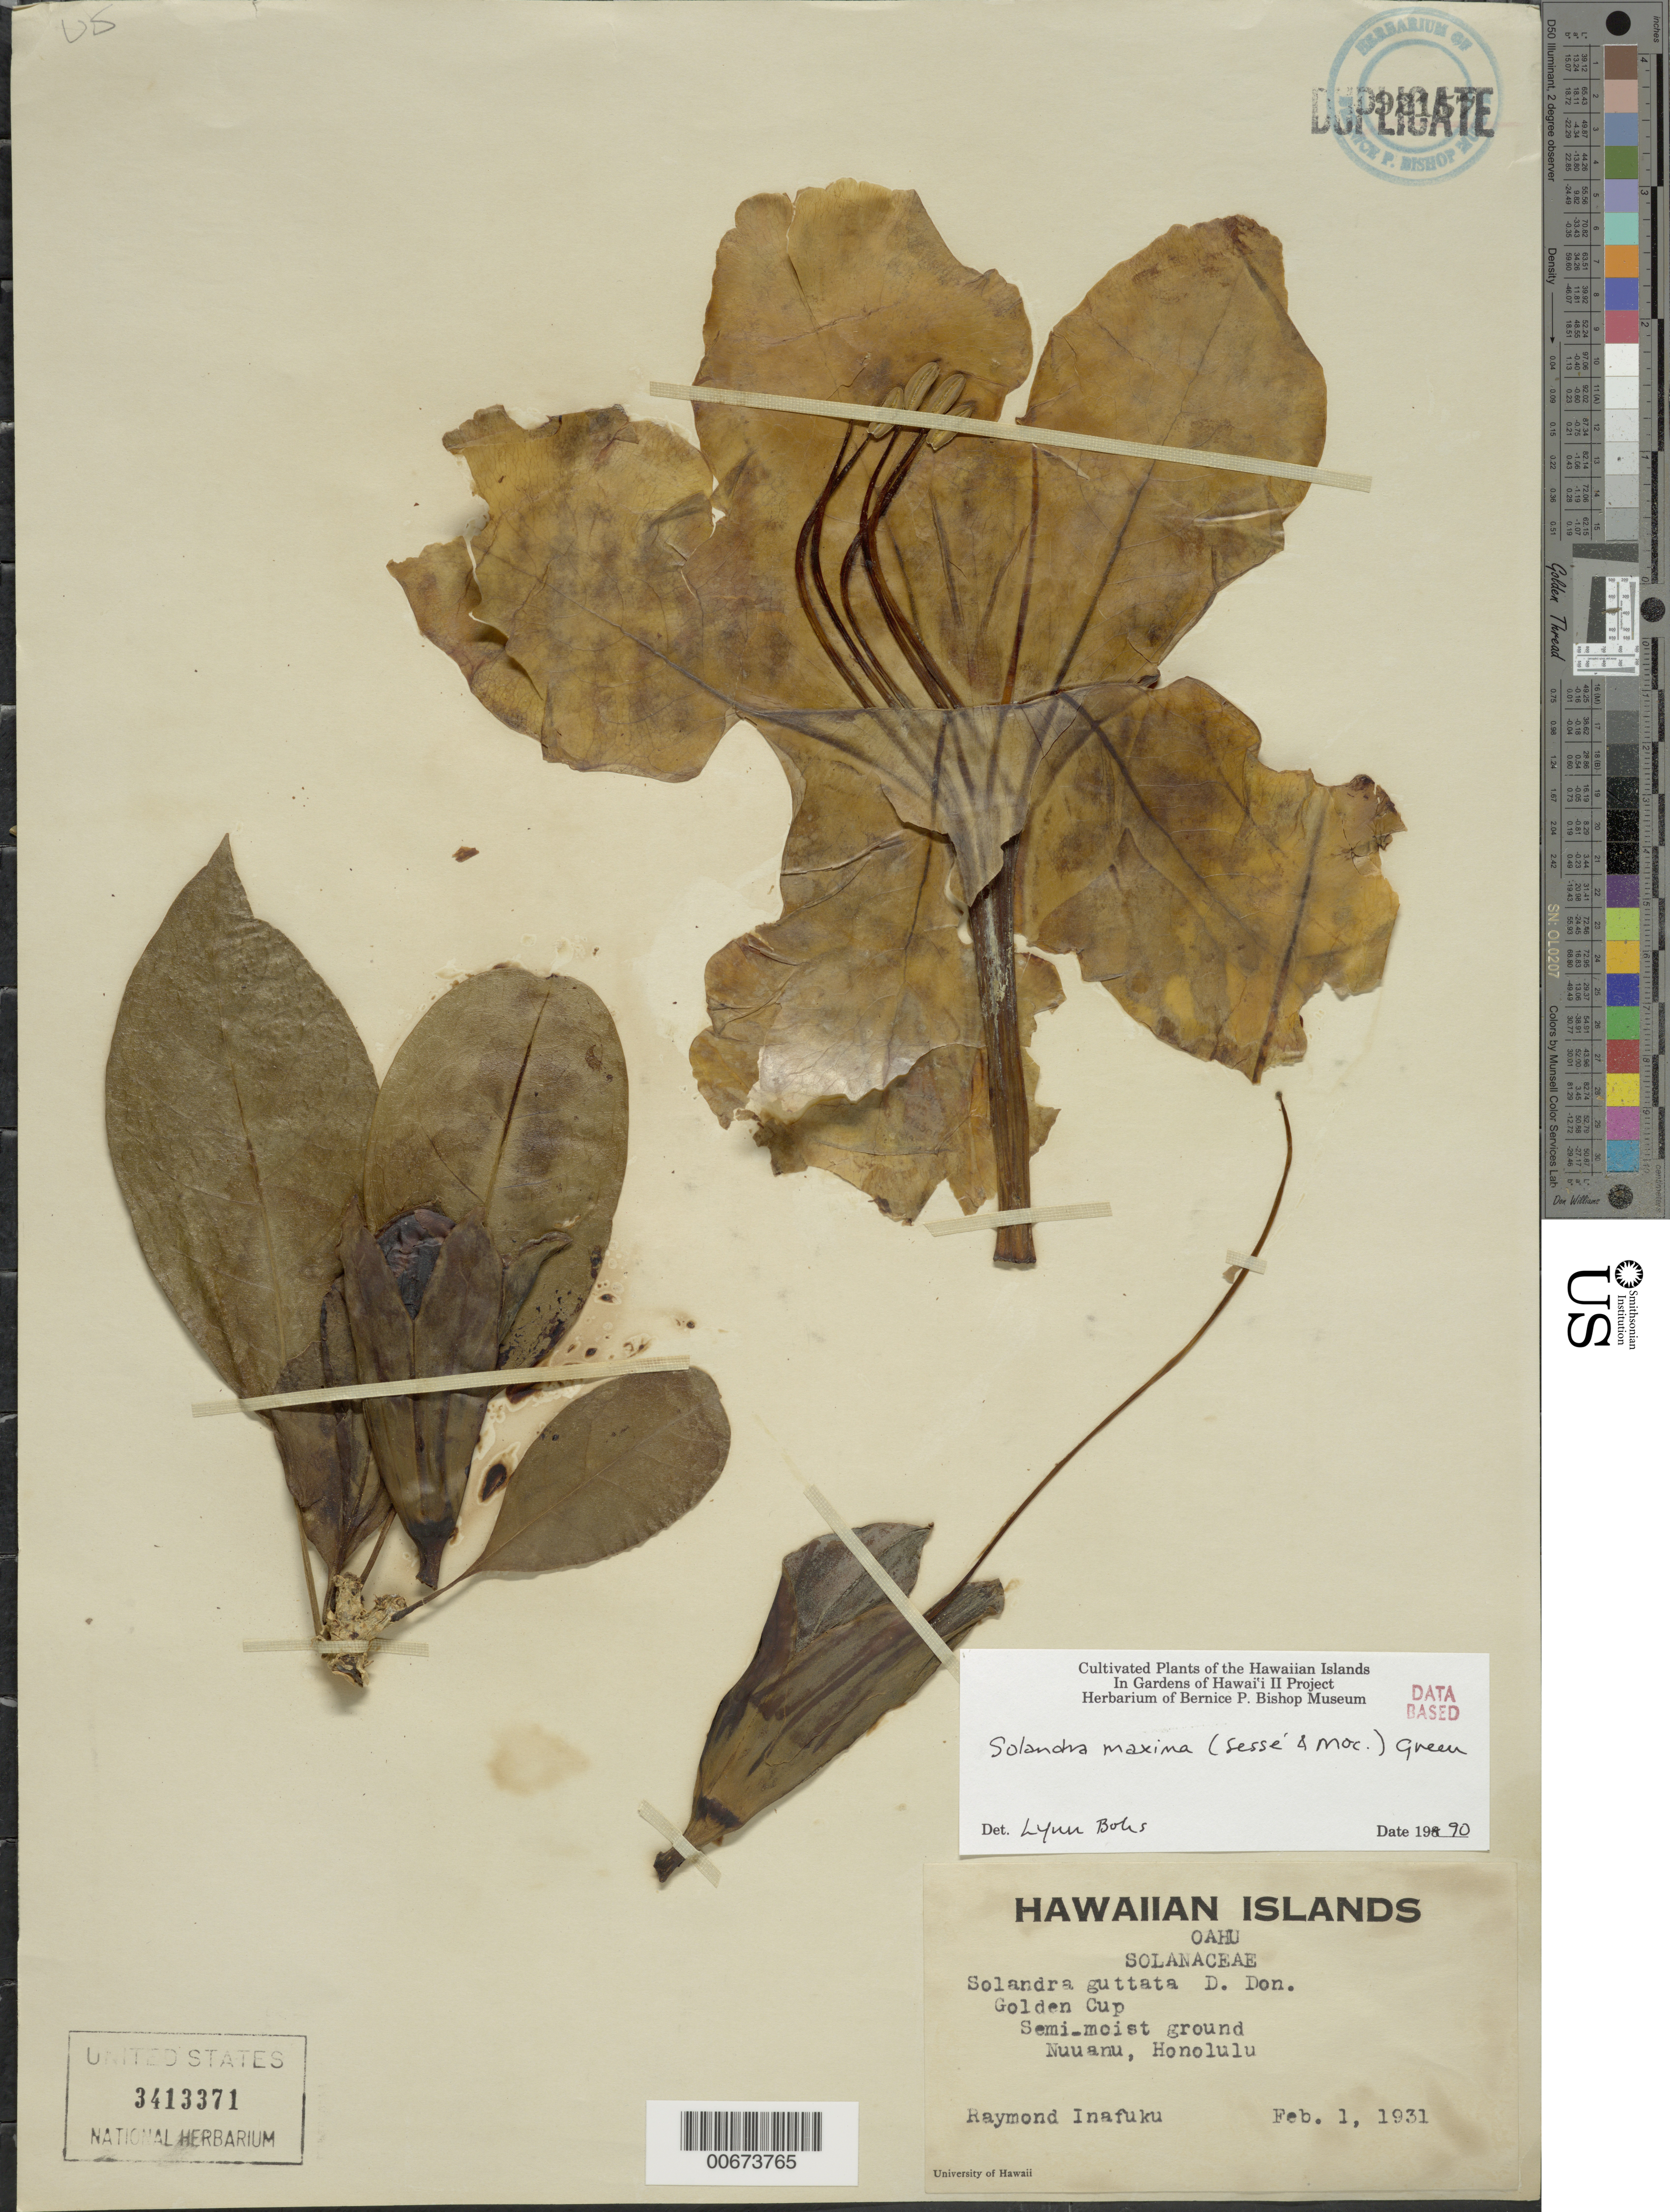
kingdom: Plantae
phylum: Tracheophyta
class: Magnoliopsida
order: Solanales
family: Solanaceae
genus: Solandra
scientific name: Solandra maxima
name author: (Sessé & Moc.) P.S. Green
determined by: Bohs, L. A.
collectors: R. Inafuku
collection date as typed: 1 Feb 1931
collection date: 1931-02-01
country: United States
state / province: Hawaii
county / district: Honolulu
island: Oahu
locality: Honolulu, Nuuanu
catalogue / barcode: US 3413371